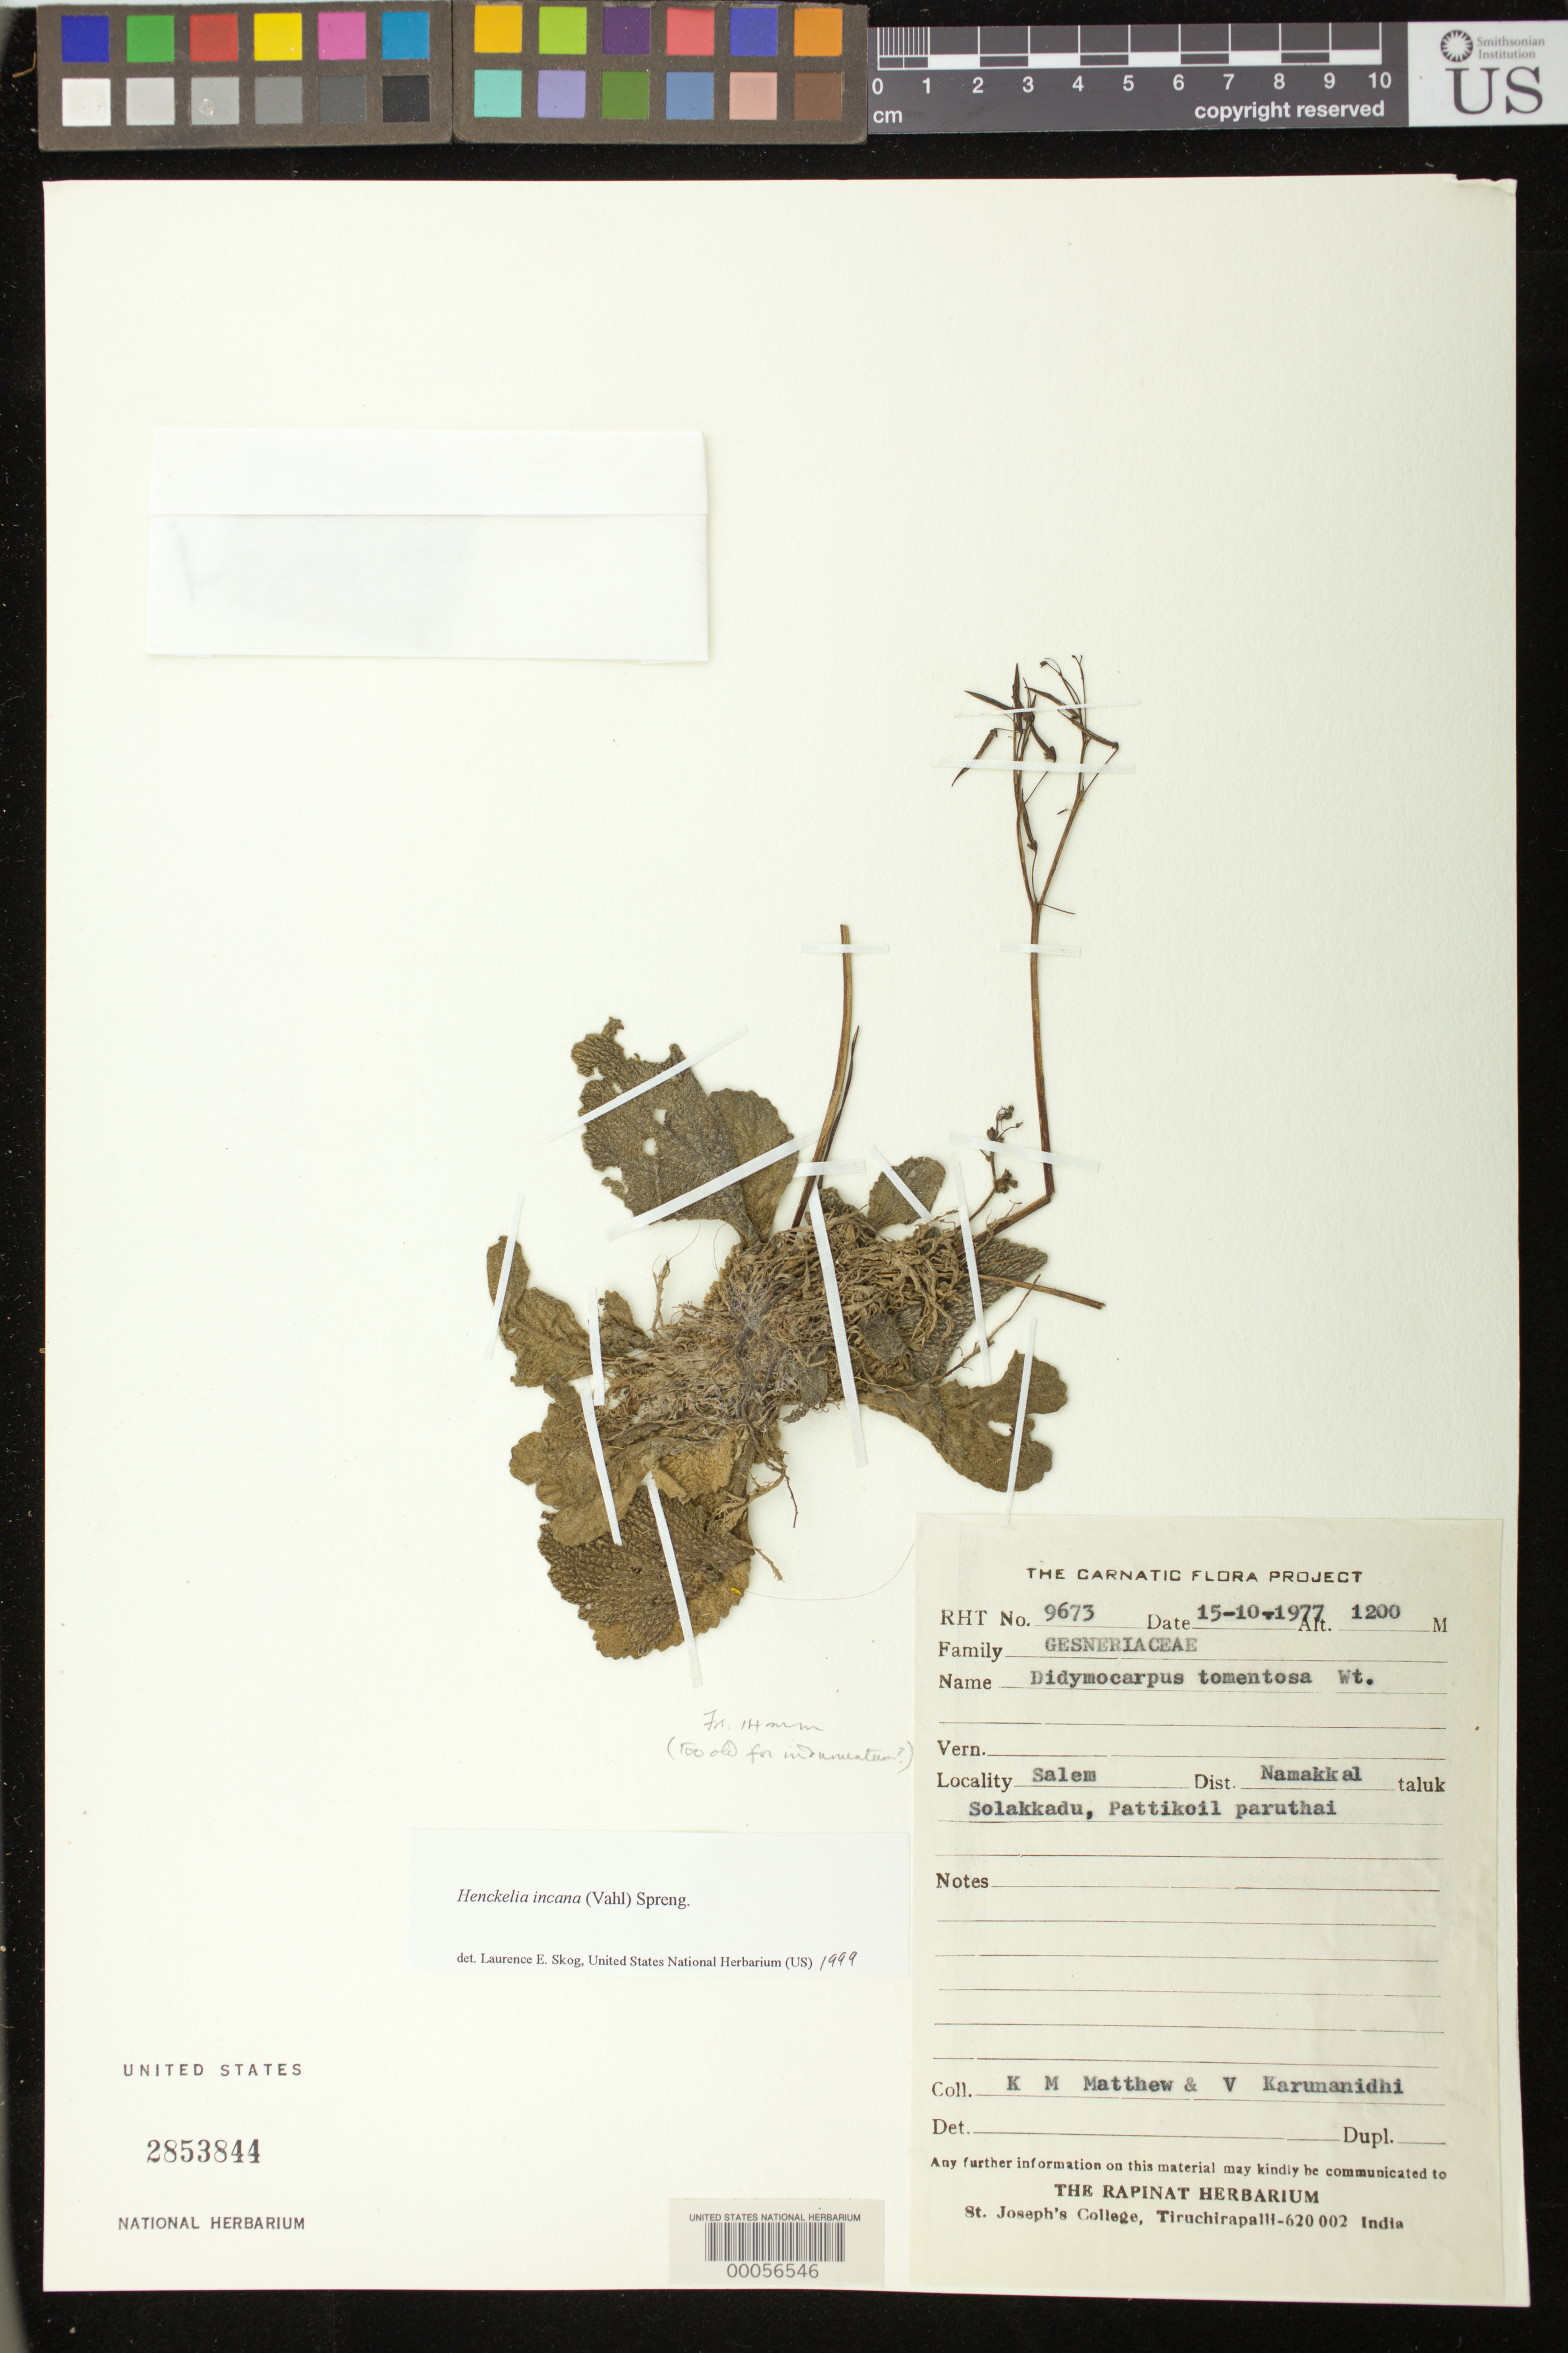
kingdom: Plantae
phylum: Tracheophyta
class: Magnoliopsida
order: Lamiales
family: Gesneriaceae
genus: Didymocarpus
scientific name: Didymocarpus veitchianus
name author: W.W. Sm.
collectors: G. Forrest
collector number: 24872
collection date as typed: Aug 1924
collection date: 1924-08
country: Myanmar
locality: Hills around Htawgaw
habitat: Shady moistrocks and cliffs in ravines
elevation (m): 2134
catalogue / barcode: US 1377493